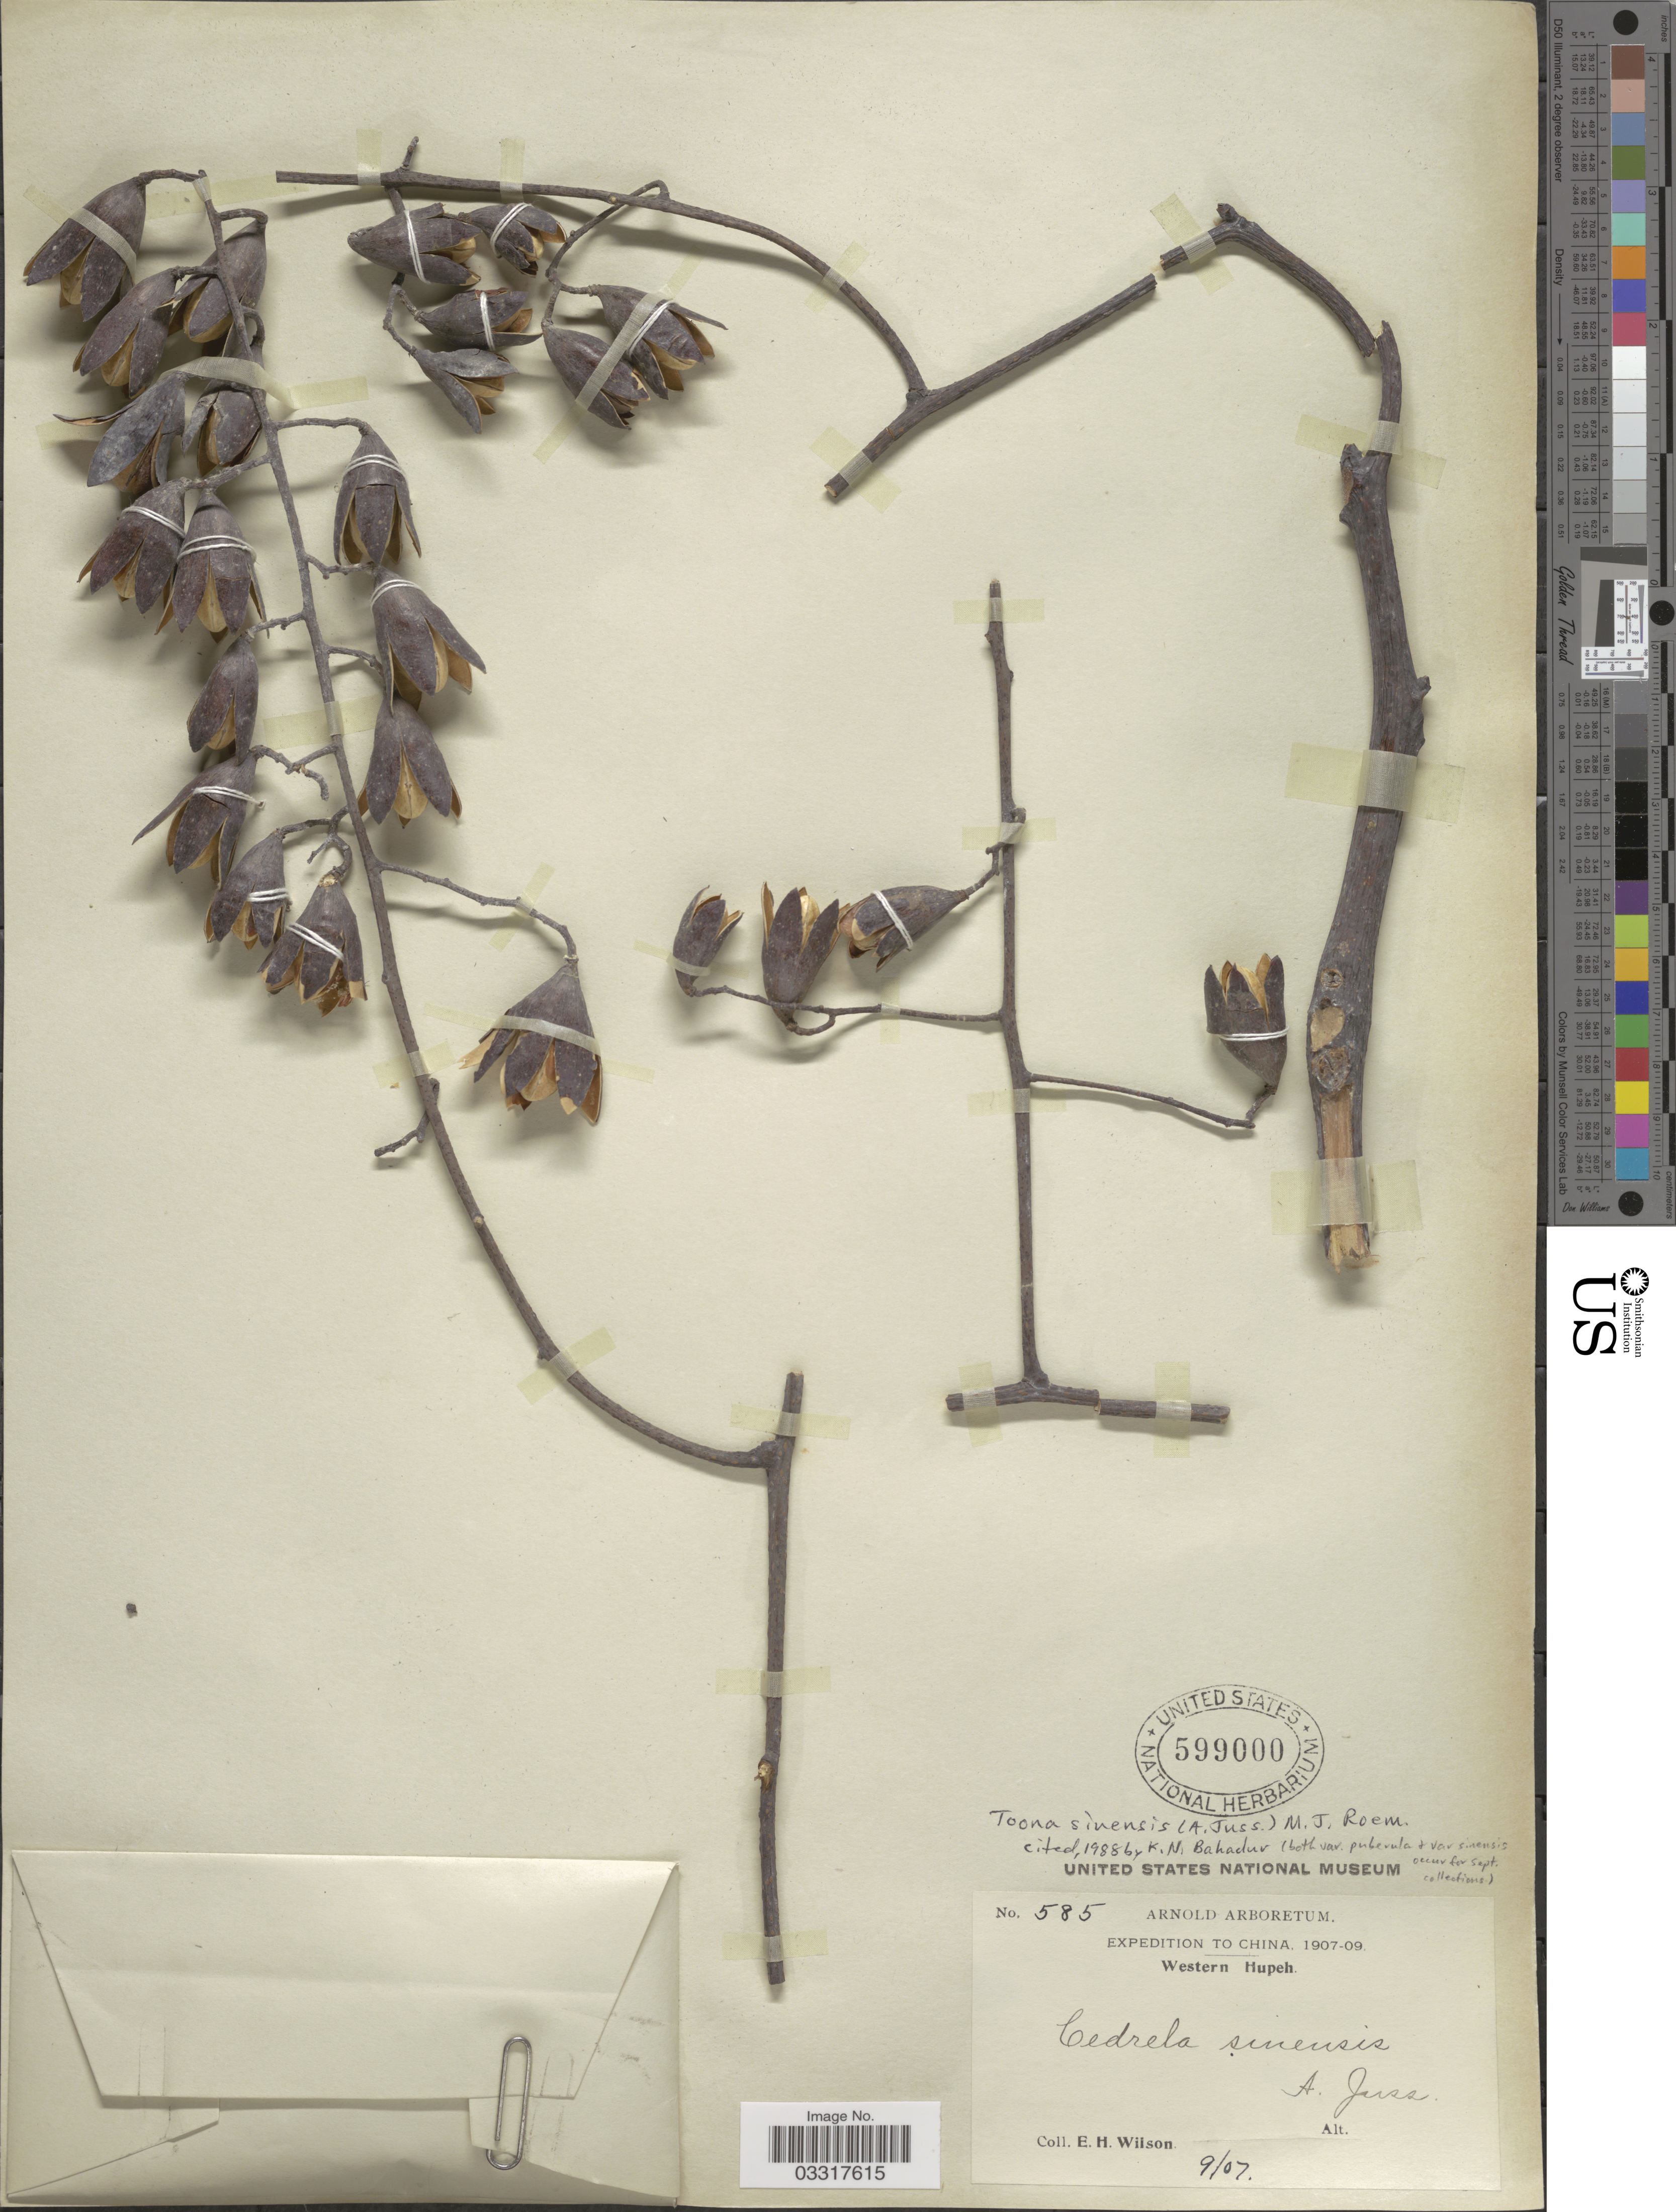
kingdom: Plantae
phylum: Tracheophyta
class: Magnoliopsida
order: Sapindales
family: Meliaceae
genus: Toona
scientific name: Toona sinensis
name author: (A. Juss.) M. Roem.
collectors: E. Wilson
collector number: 585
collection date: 1907-09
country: China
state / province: Hubei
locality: Western Hupeh.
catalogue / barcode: US 599000